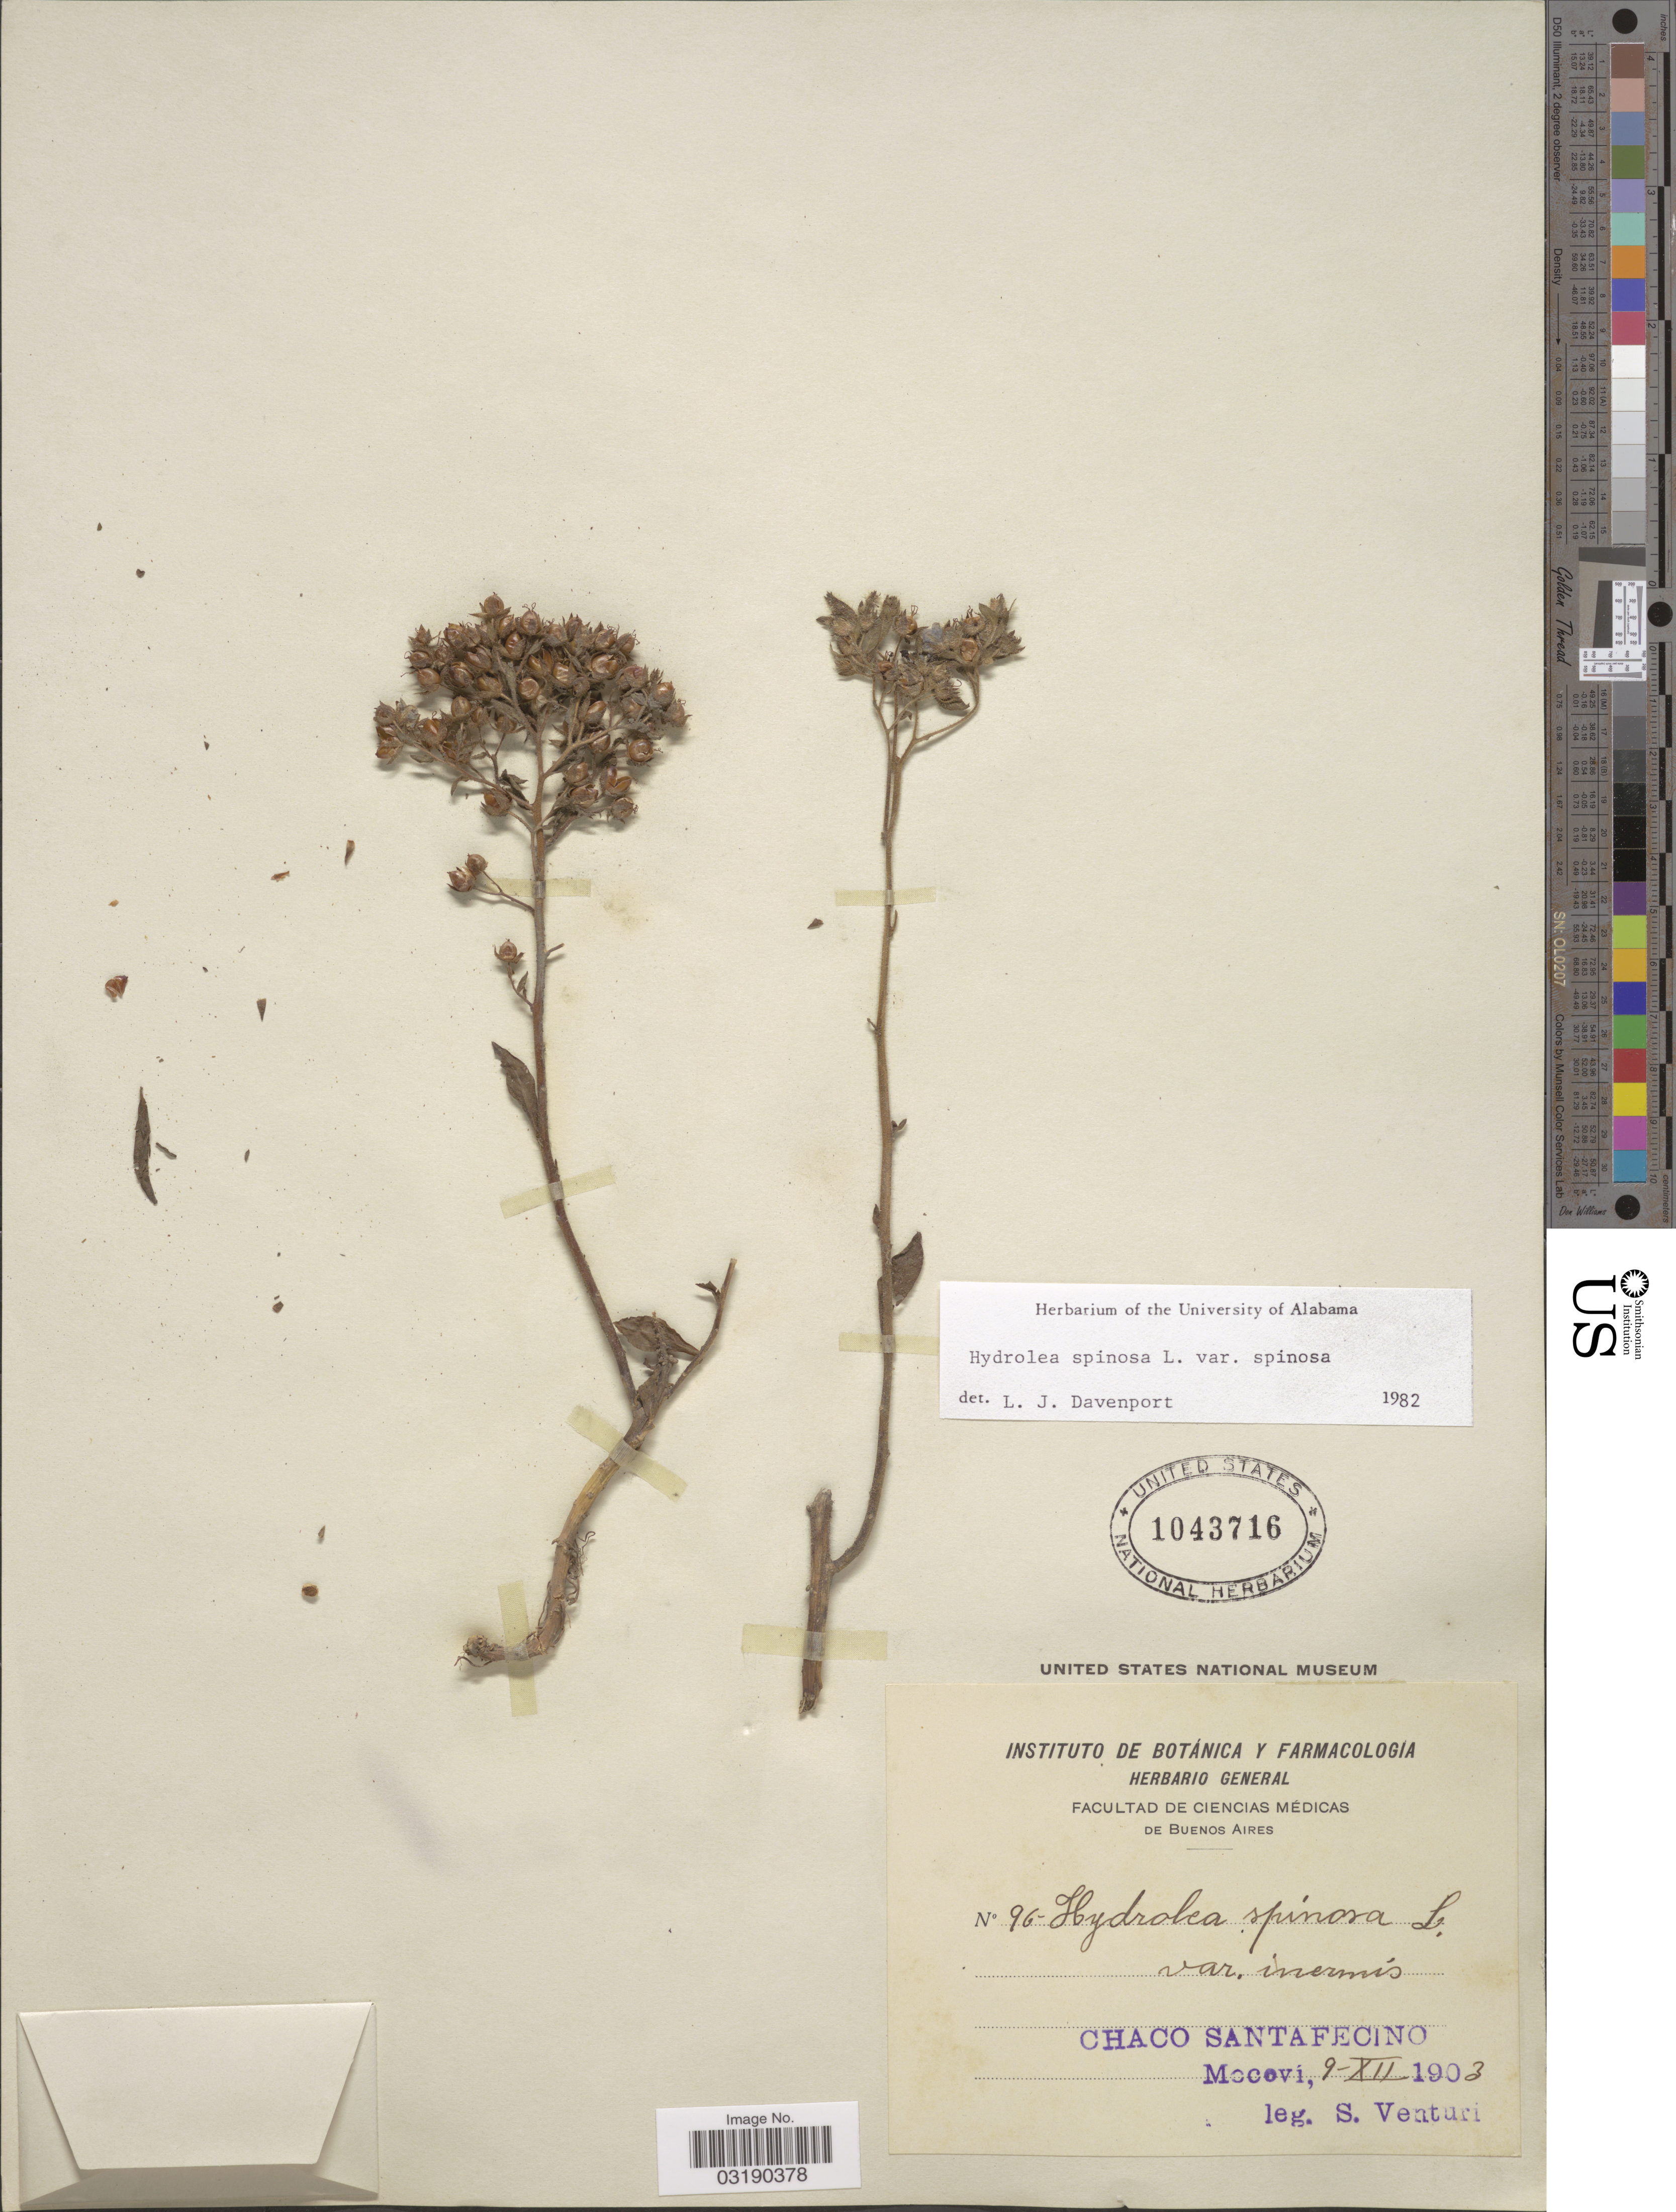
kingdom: Plantae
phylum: Tracheophyta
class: Magnoliopsida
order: Solanales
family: Hydroleaceae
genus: Hydrolea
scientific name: Hydrolea spinosa var. spinosa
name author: L.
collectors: S. Venturi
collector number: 96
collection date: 1903-12-09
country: Argentina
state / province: Buenos Aires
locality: Chaco Santafecino. Mocovi.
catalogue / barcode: US 1043716